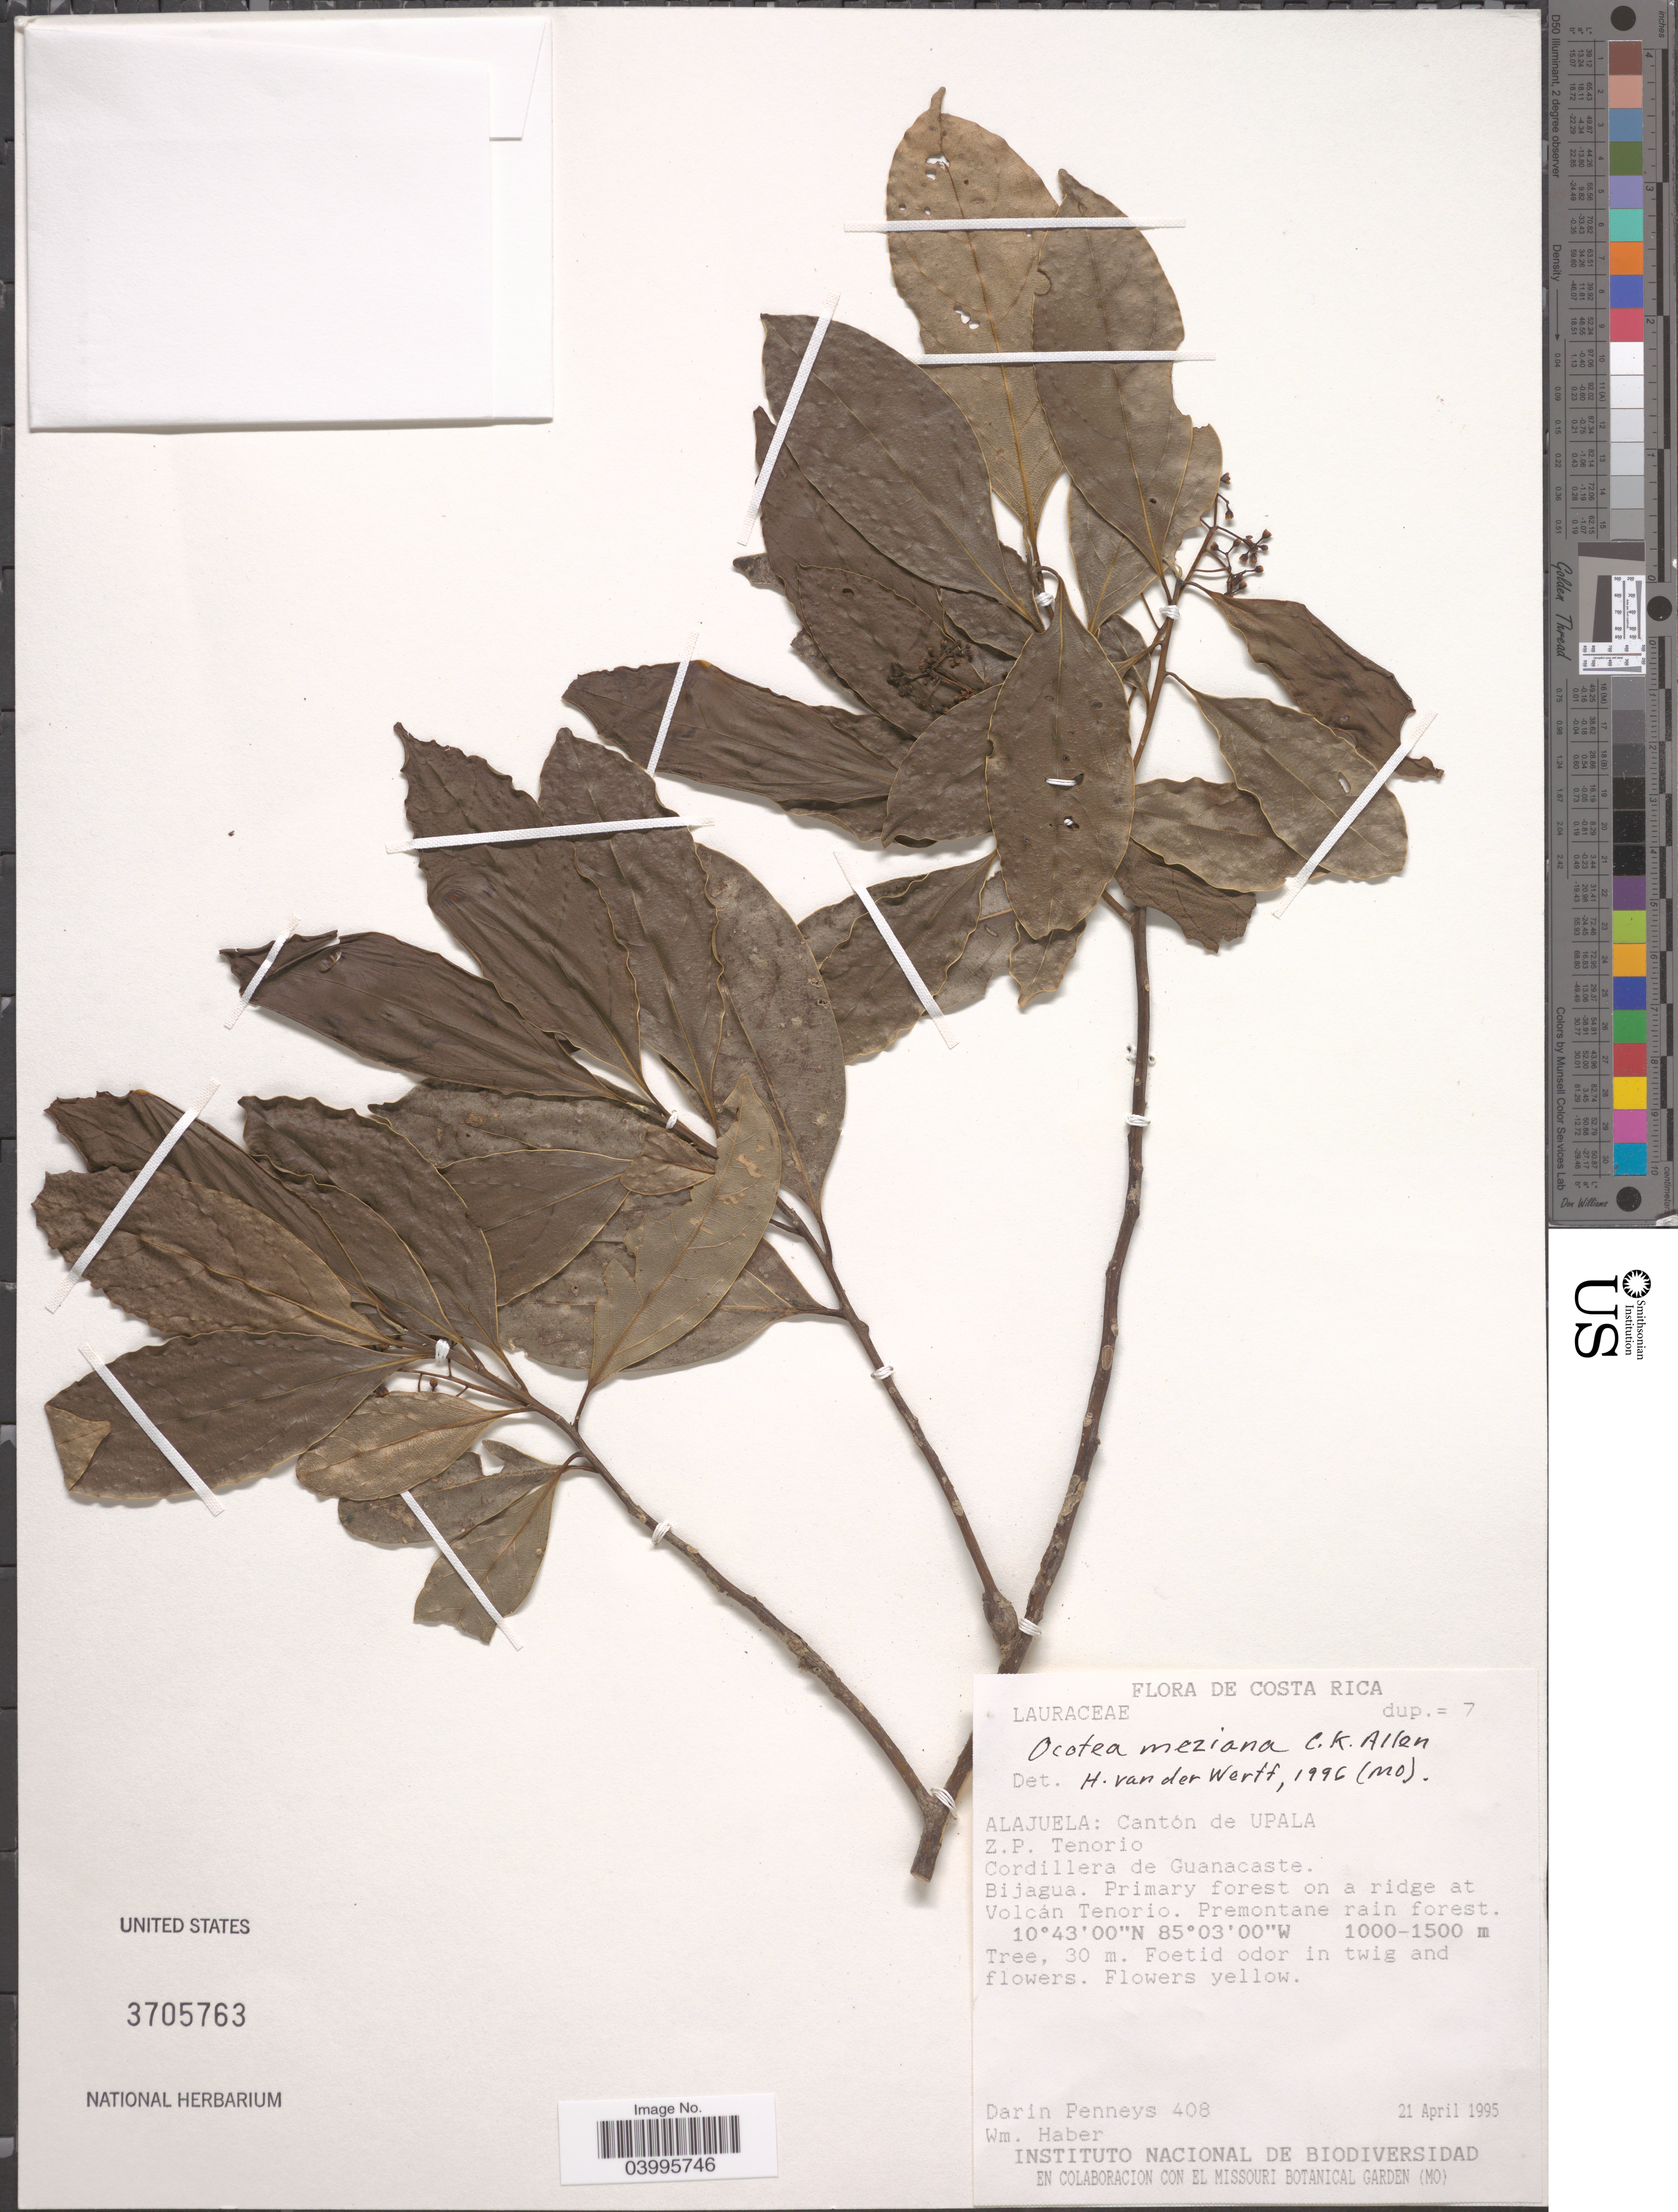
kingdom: Plantae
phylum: Tracheophyta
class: Magnoliopsida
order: Laurales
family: Lauraceae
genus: Ocotea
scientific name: Ocotea meziana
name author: C.K. Allen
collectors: D. S. Penneys & W. Haber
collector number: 408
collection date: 1995-04-21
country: Costa Rica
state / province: Alajuela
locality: Cantón de Upala. Z.P. Tenorio. Cordillera de Guanacaste. Bijagua. Primary forest on a ridge at Volcán Tenorio.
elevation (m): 1000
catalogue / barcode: US 3705763